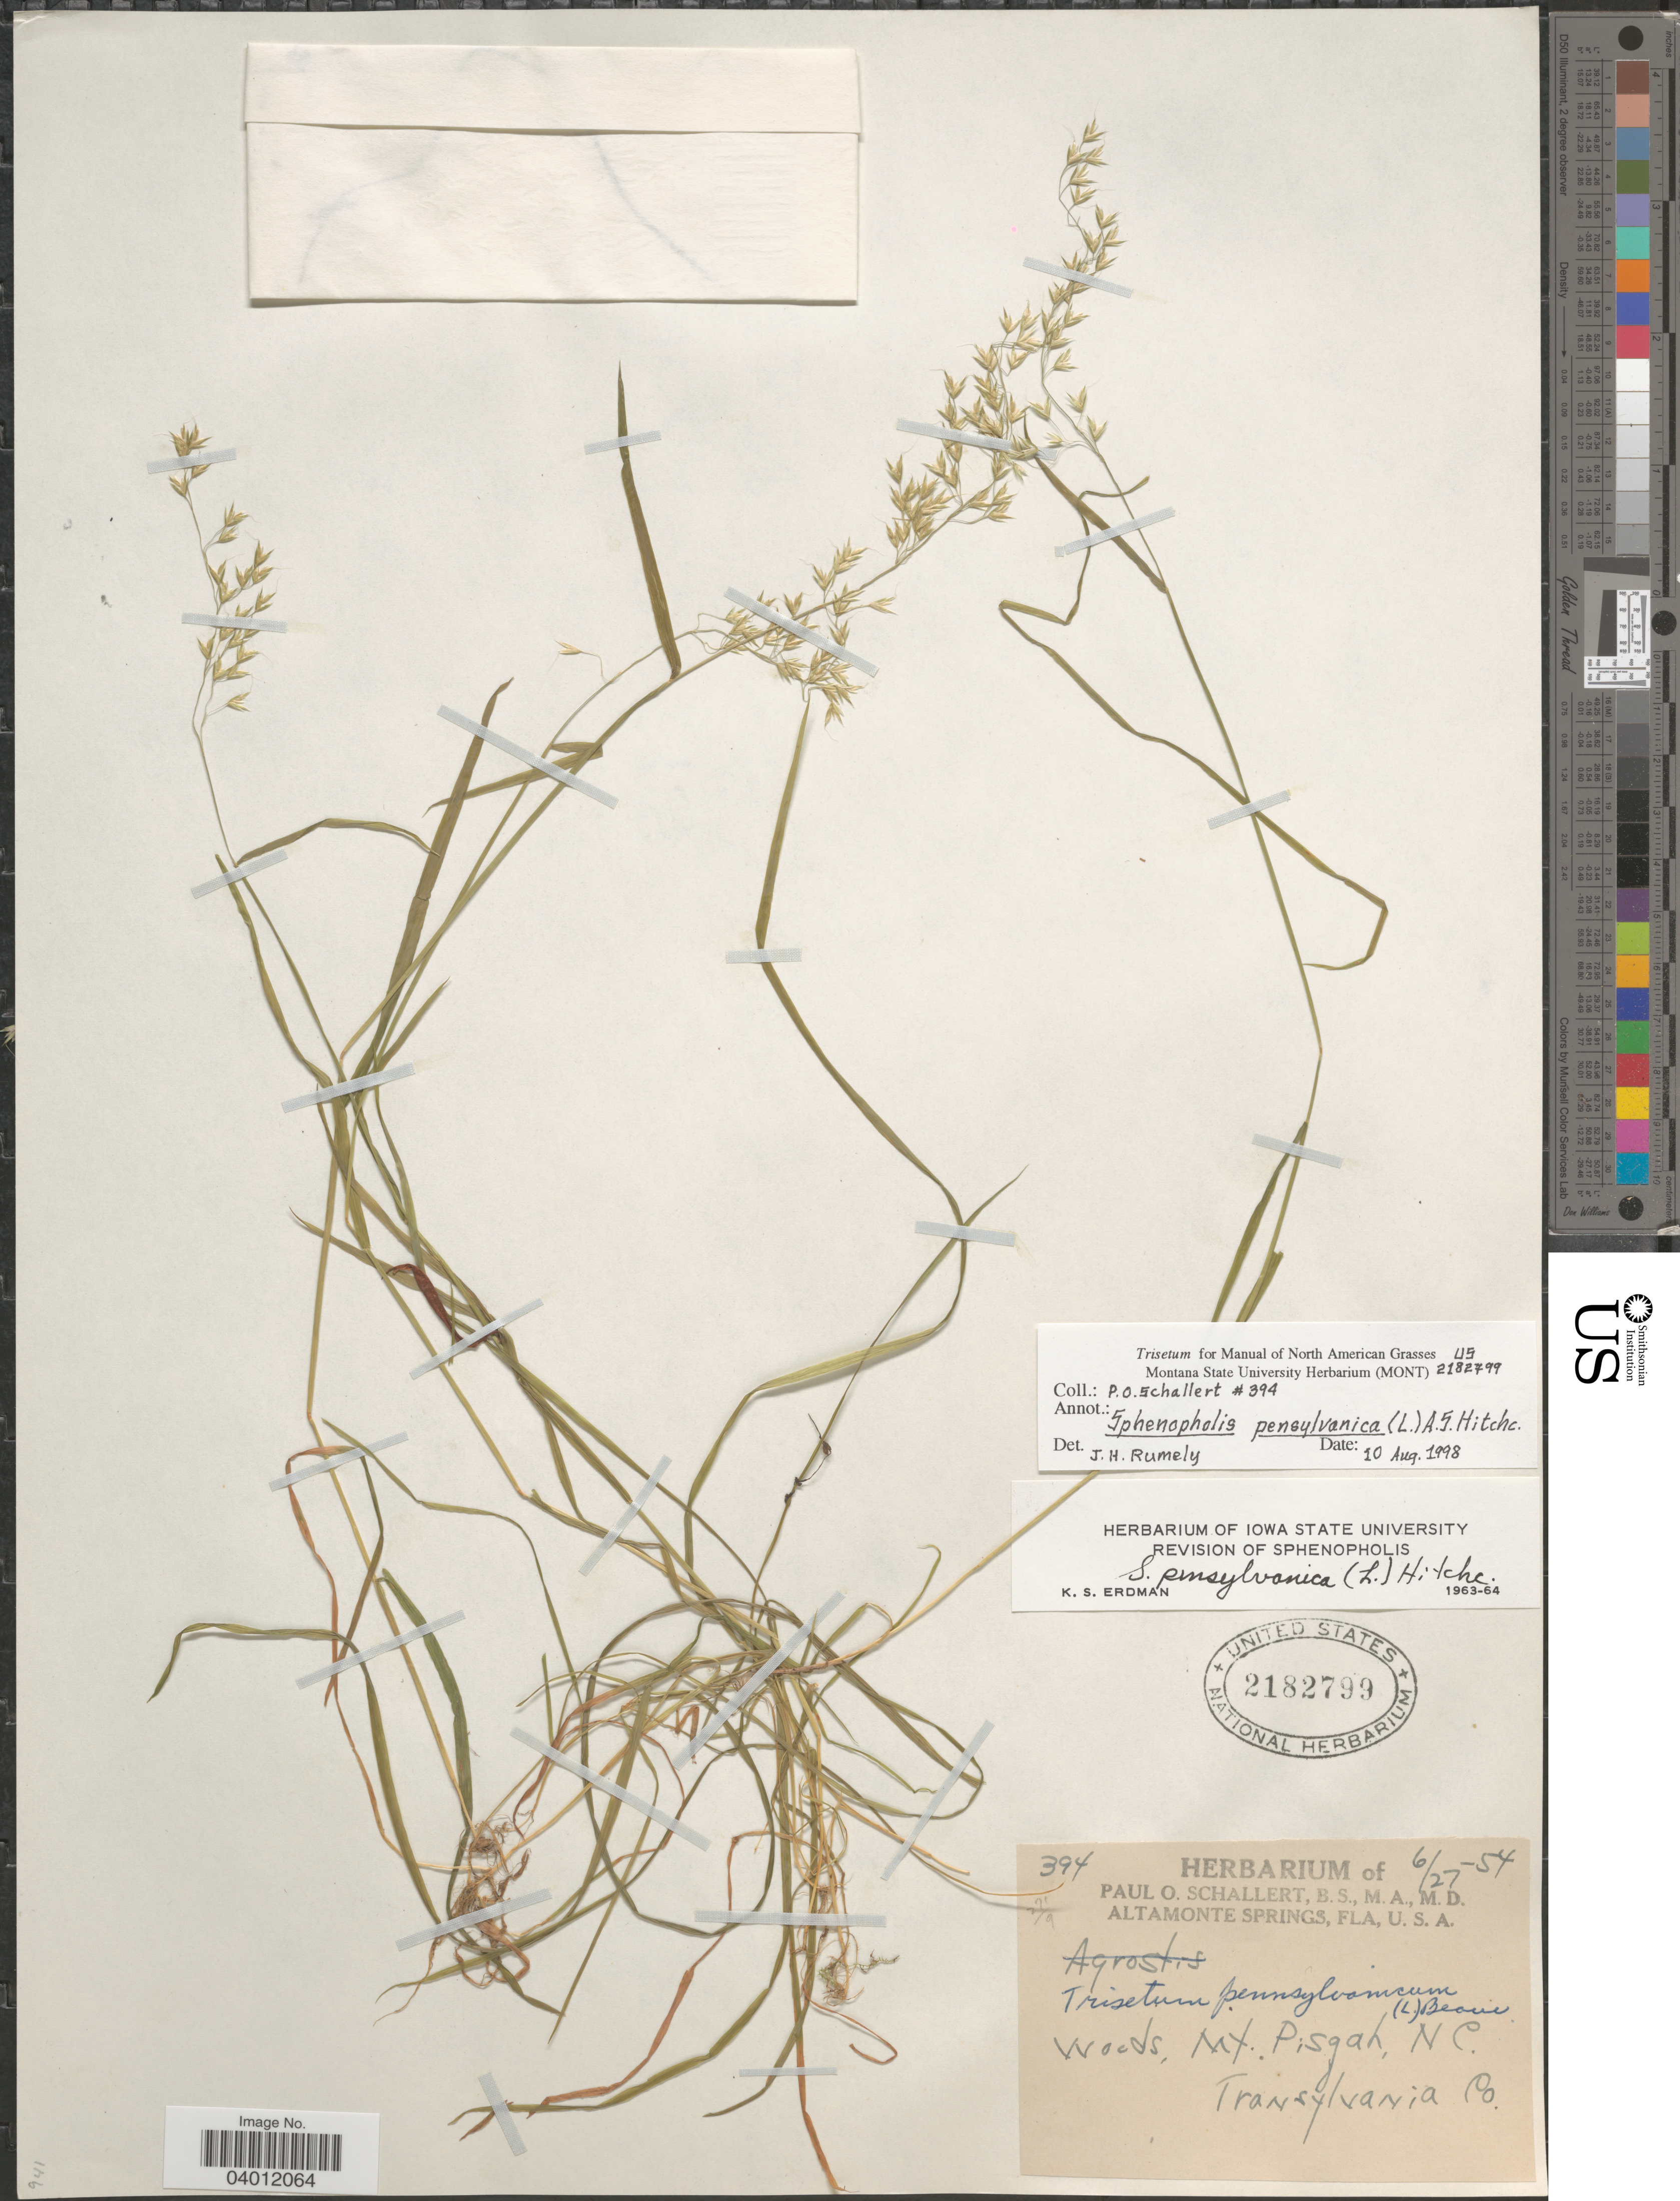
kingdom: Plantae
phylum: Tracheophyta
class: Liliopsida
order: Poales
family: Poaceae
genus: Sphenopholis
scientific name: Sphenopholis pensylvanica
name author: (L.) Hitchc.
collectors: ex herb. P.O. Schallert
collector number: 394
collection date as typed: Transcribed d/m/y: 27/6/54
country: United States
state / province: North Carolina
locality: Woods, Mt. Pisgah. Transylvania Co.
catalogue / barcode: US 2182799